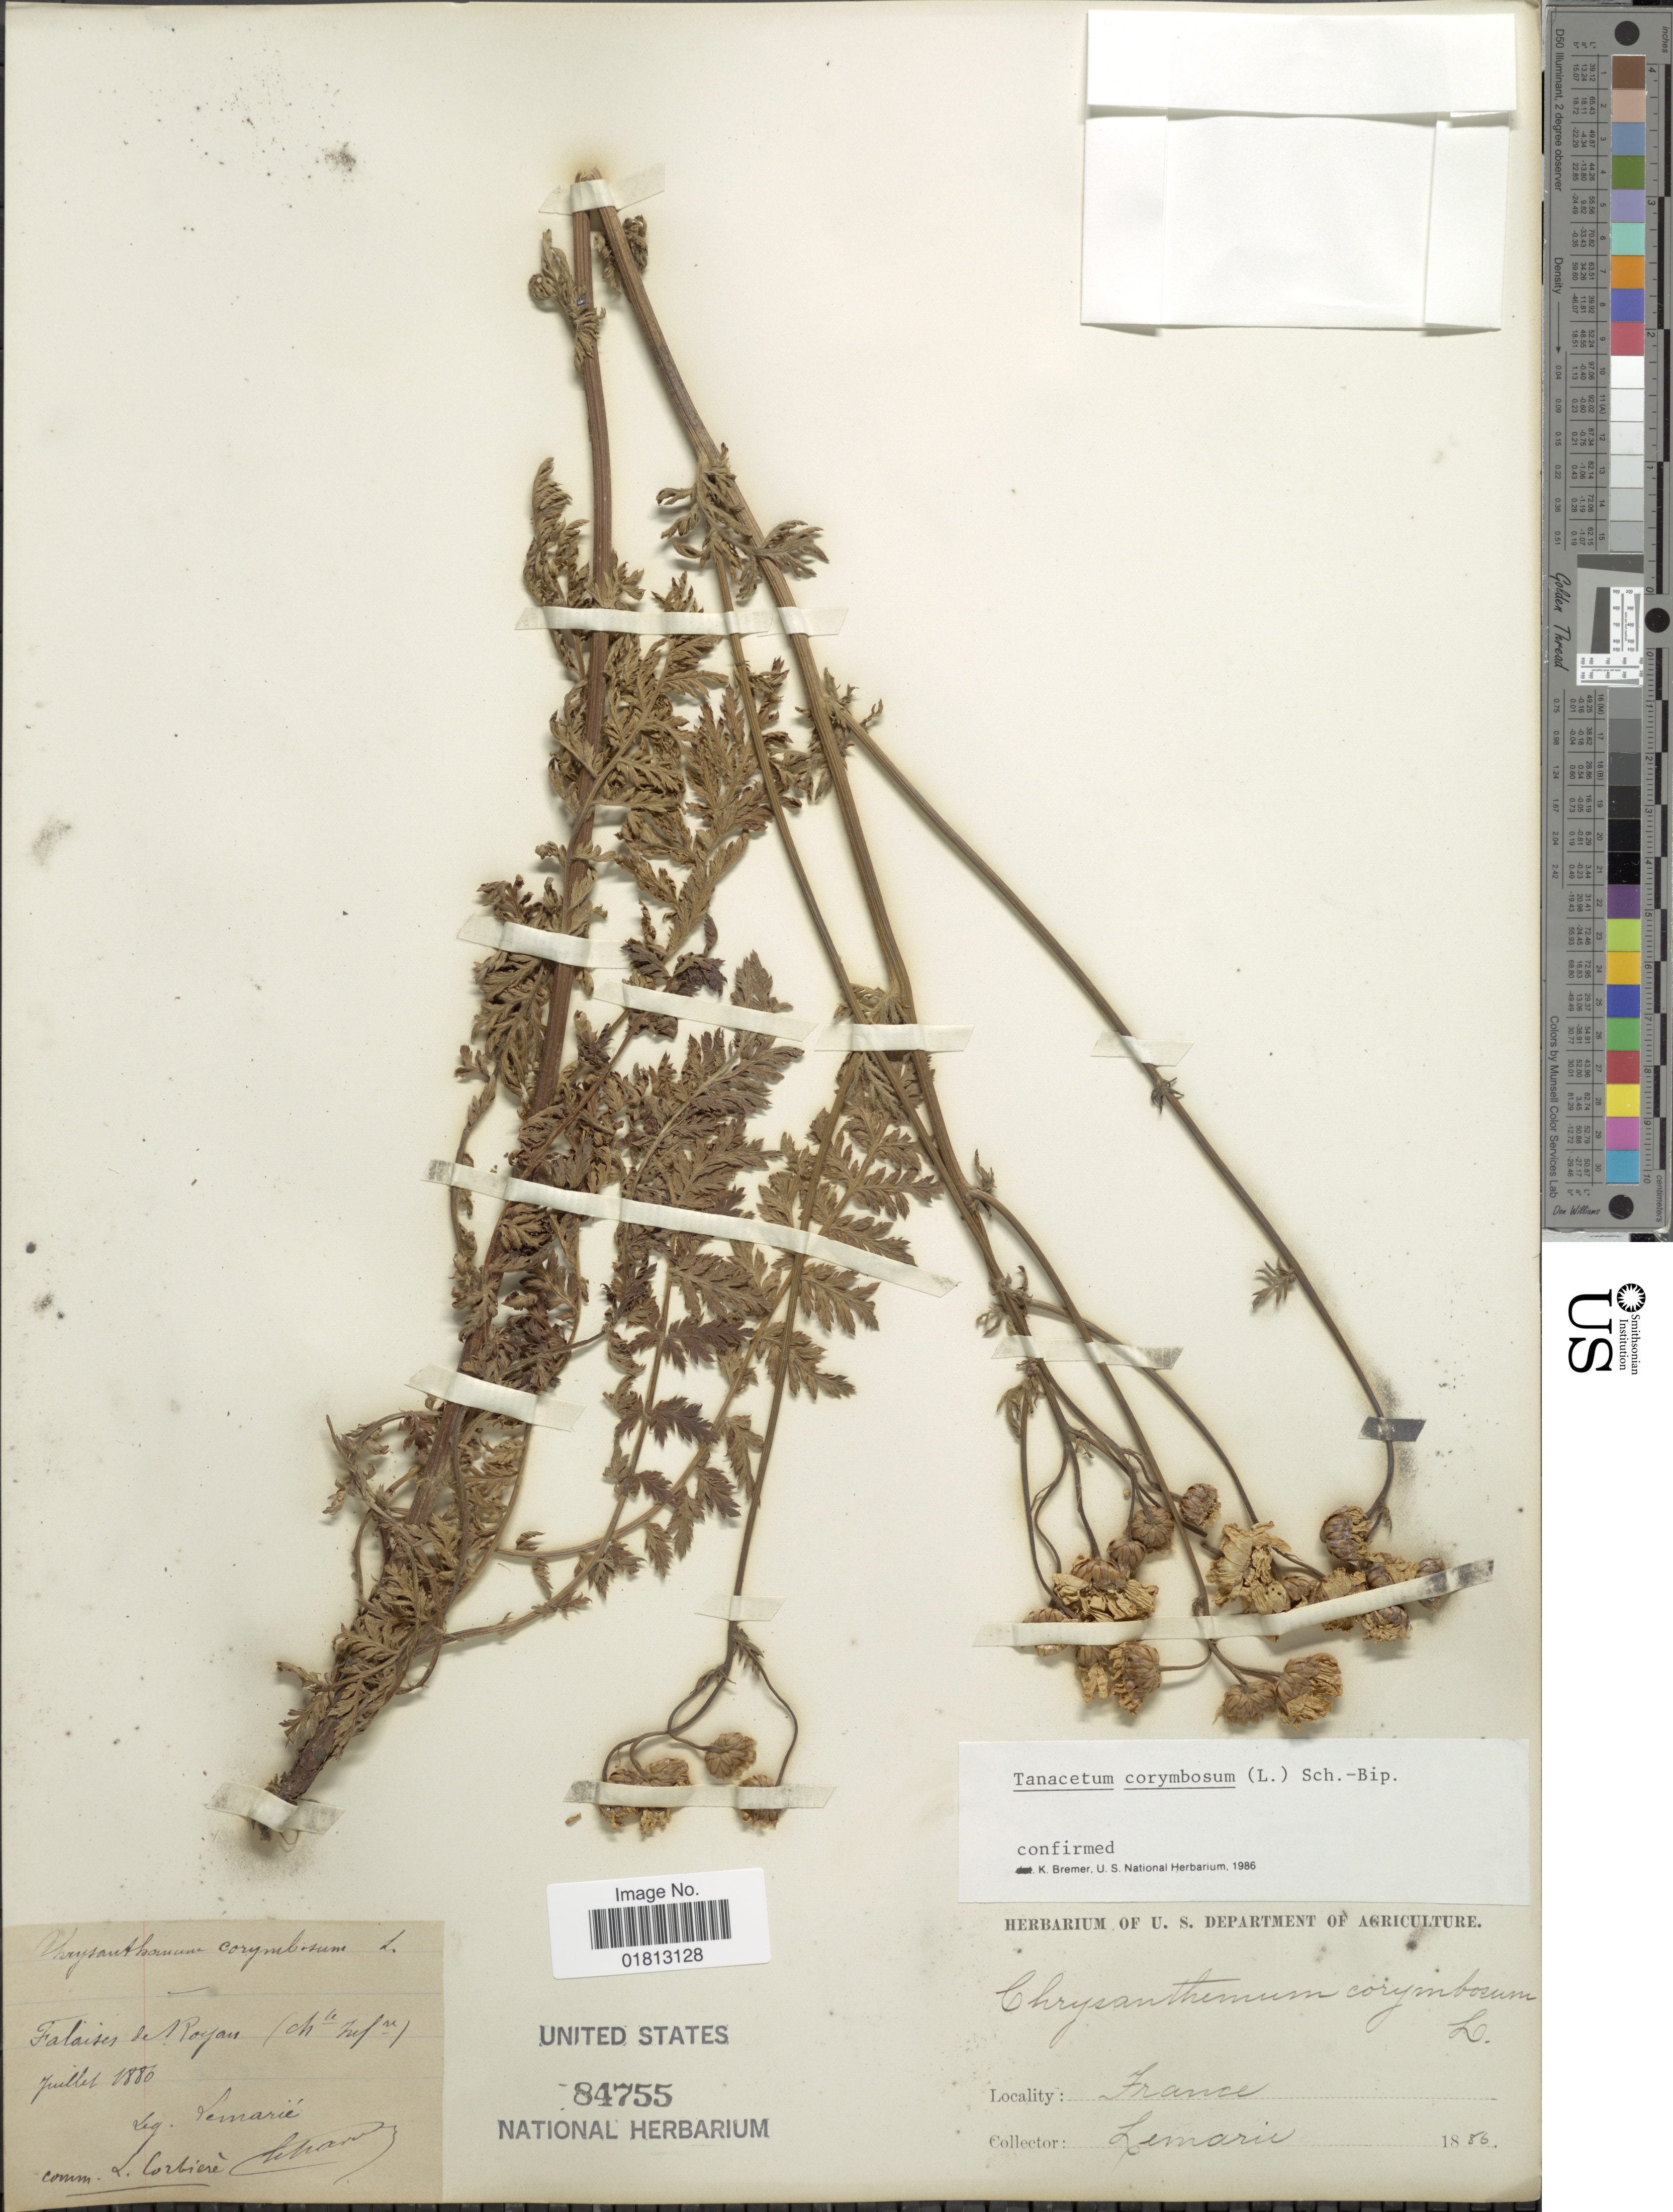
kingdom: Plantae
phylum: Tracheophyta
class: Magnoliopsida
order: Asterales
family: Asteraceae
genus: Tanacetum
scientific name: Tanacetum corymbosum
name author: (L.) Sch. Bip.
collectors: C. Lemarie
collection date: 1886-07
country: France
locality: Falaises de Royan [interpreted] (ch le tref n) [interpreted]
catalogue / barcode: US 84755